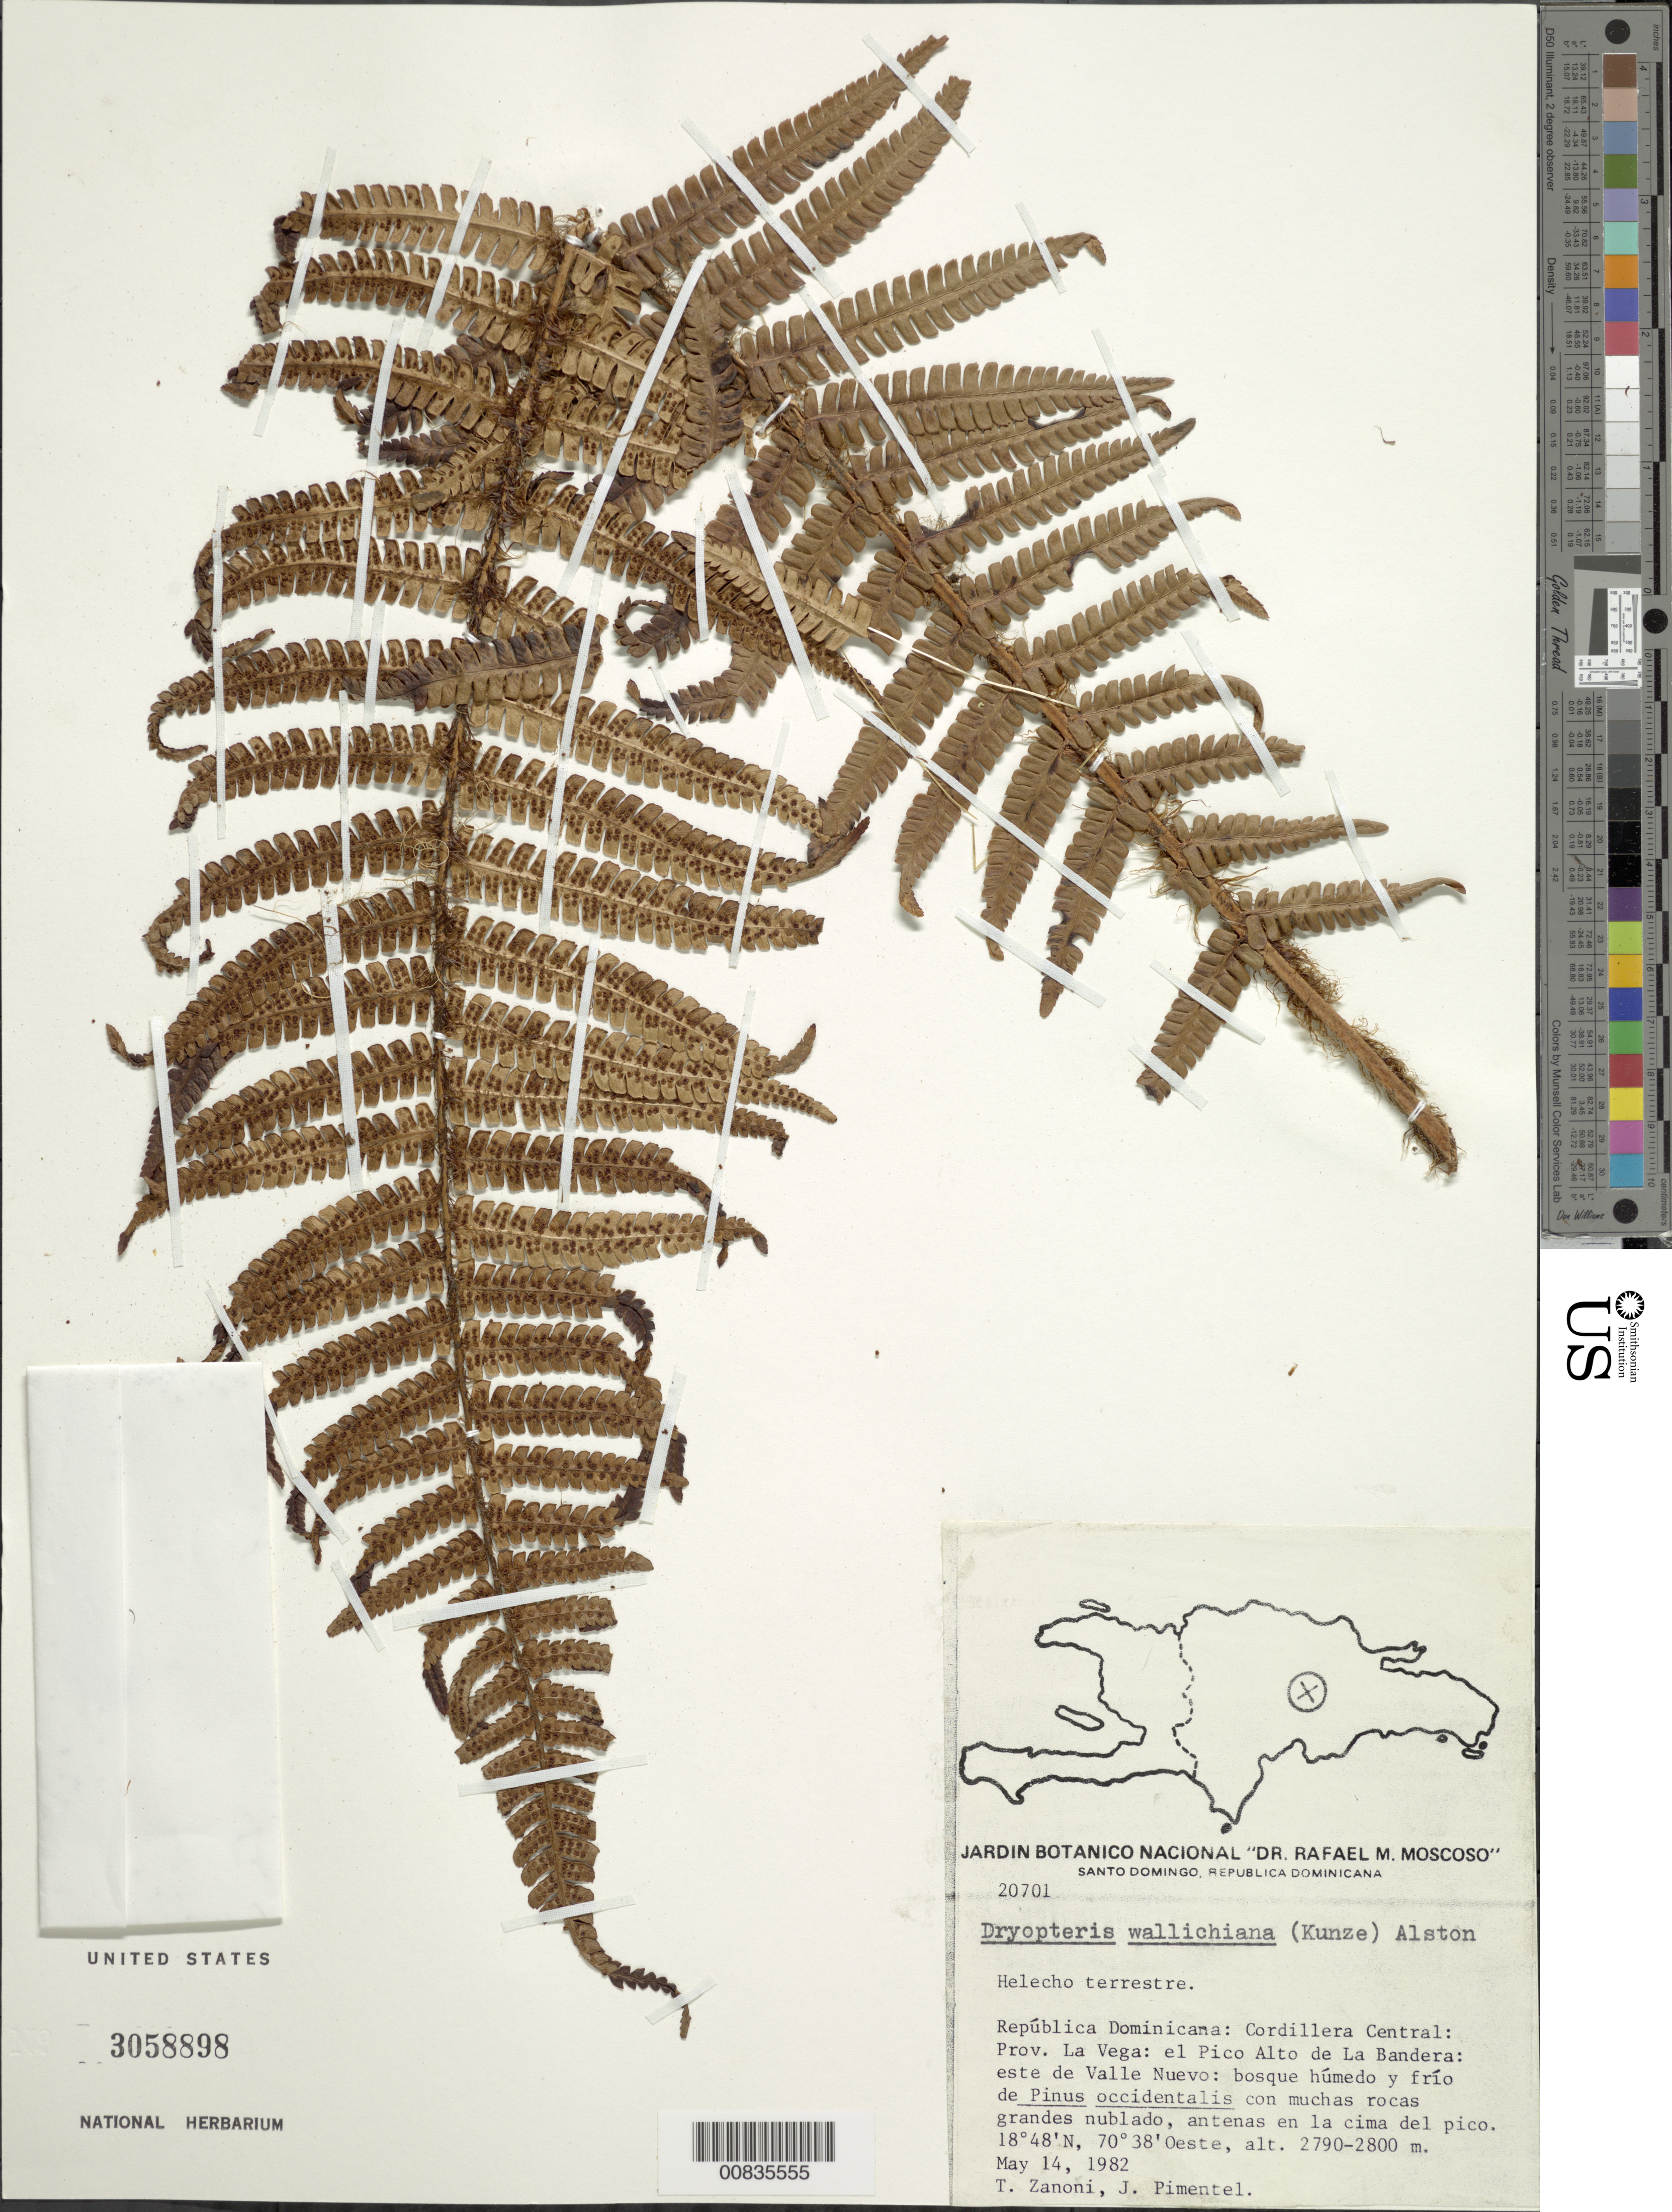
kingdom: Plantae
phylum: Tracheophyta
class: Polypodiopsida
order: Polypodiales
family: Dryopteridaceae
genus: Dryopteris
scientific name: Dryopteris wallichiana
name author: (Spreng.) Hyl.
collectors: T. A. Zanoni & J. Pimentel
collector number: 20701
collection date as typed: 14 May 1982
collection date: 1982-05-14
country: Dominican Republic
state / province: La Vega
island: Hispaniola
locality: Cordillera Central, Pico Alto de La Bandera, E de Valle Nuevo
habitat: Bosque húmedo y frío de Pinus occidentalis con muchas rocas grandes nublado, antenas en la cima del pico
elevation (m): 2790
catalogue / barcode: US 3058898